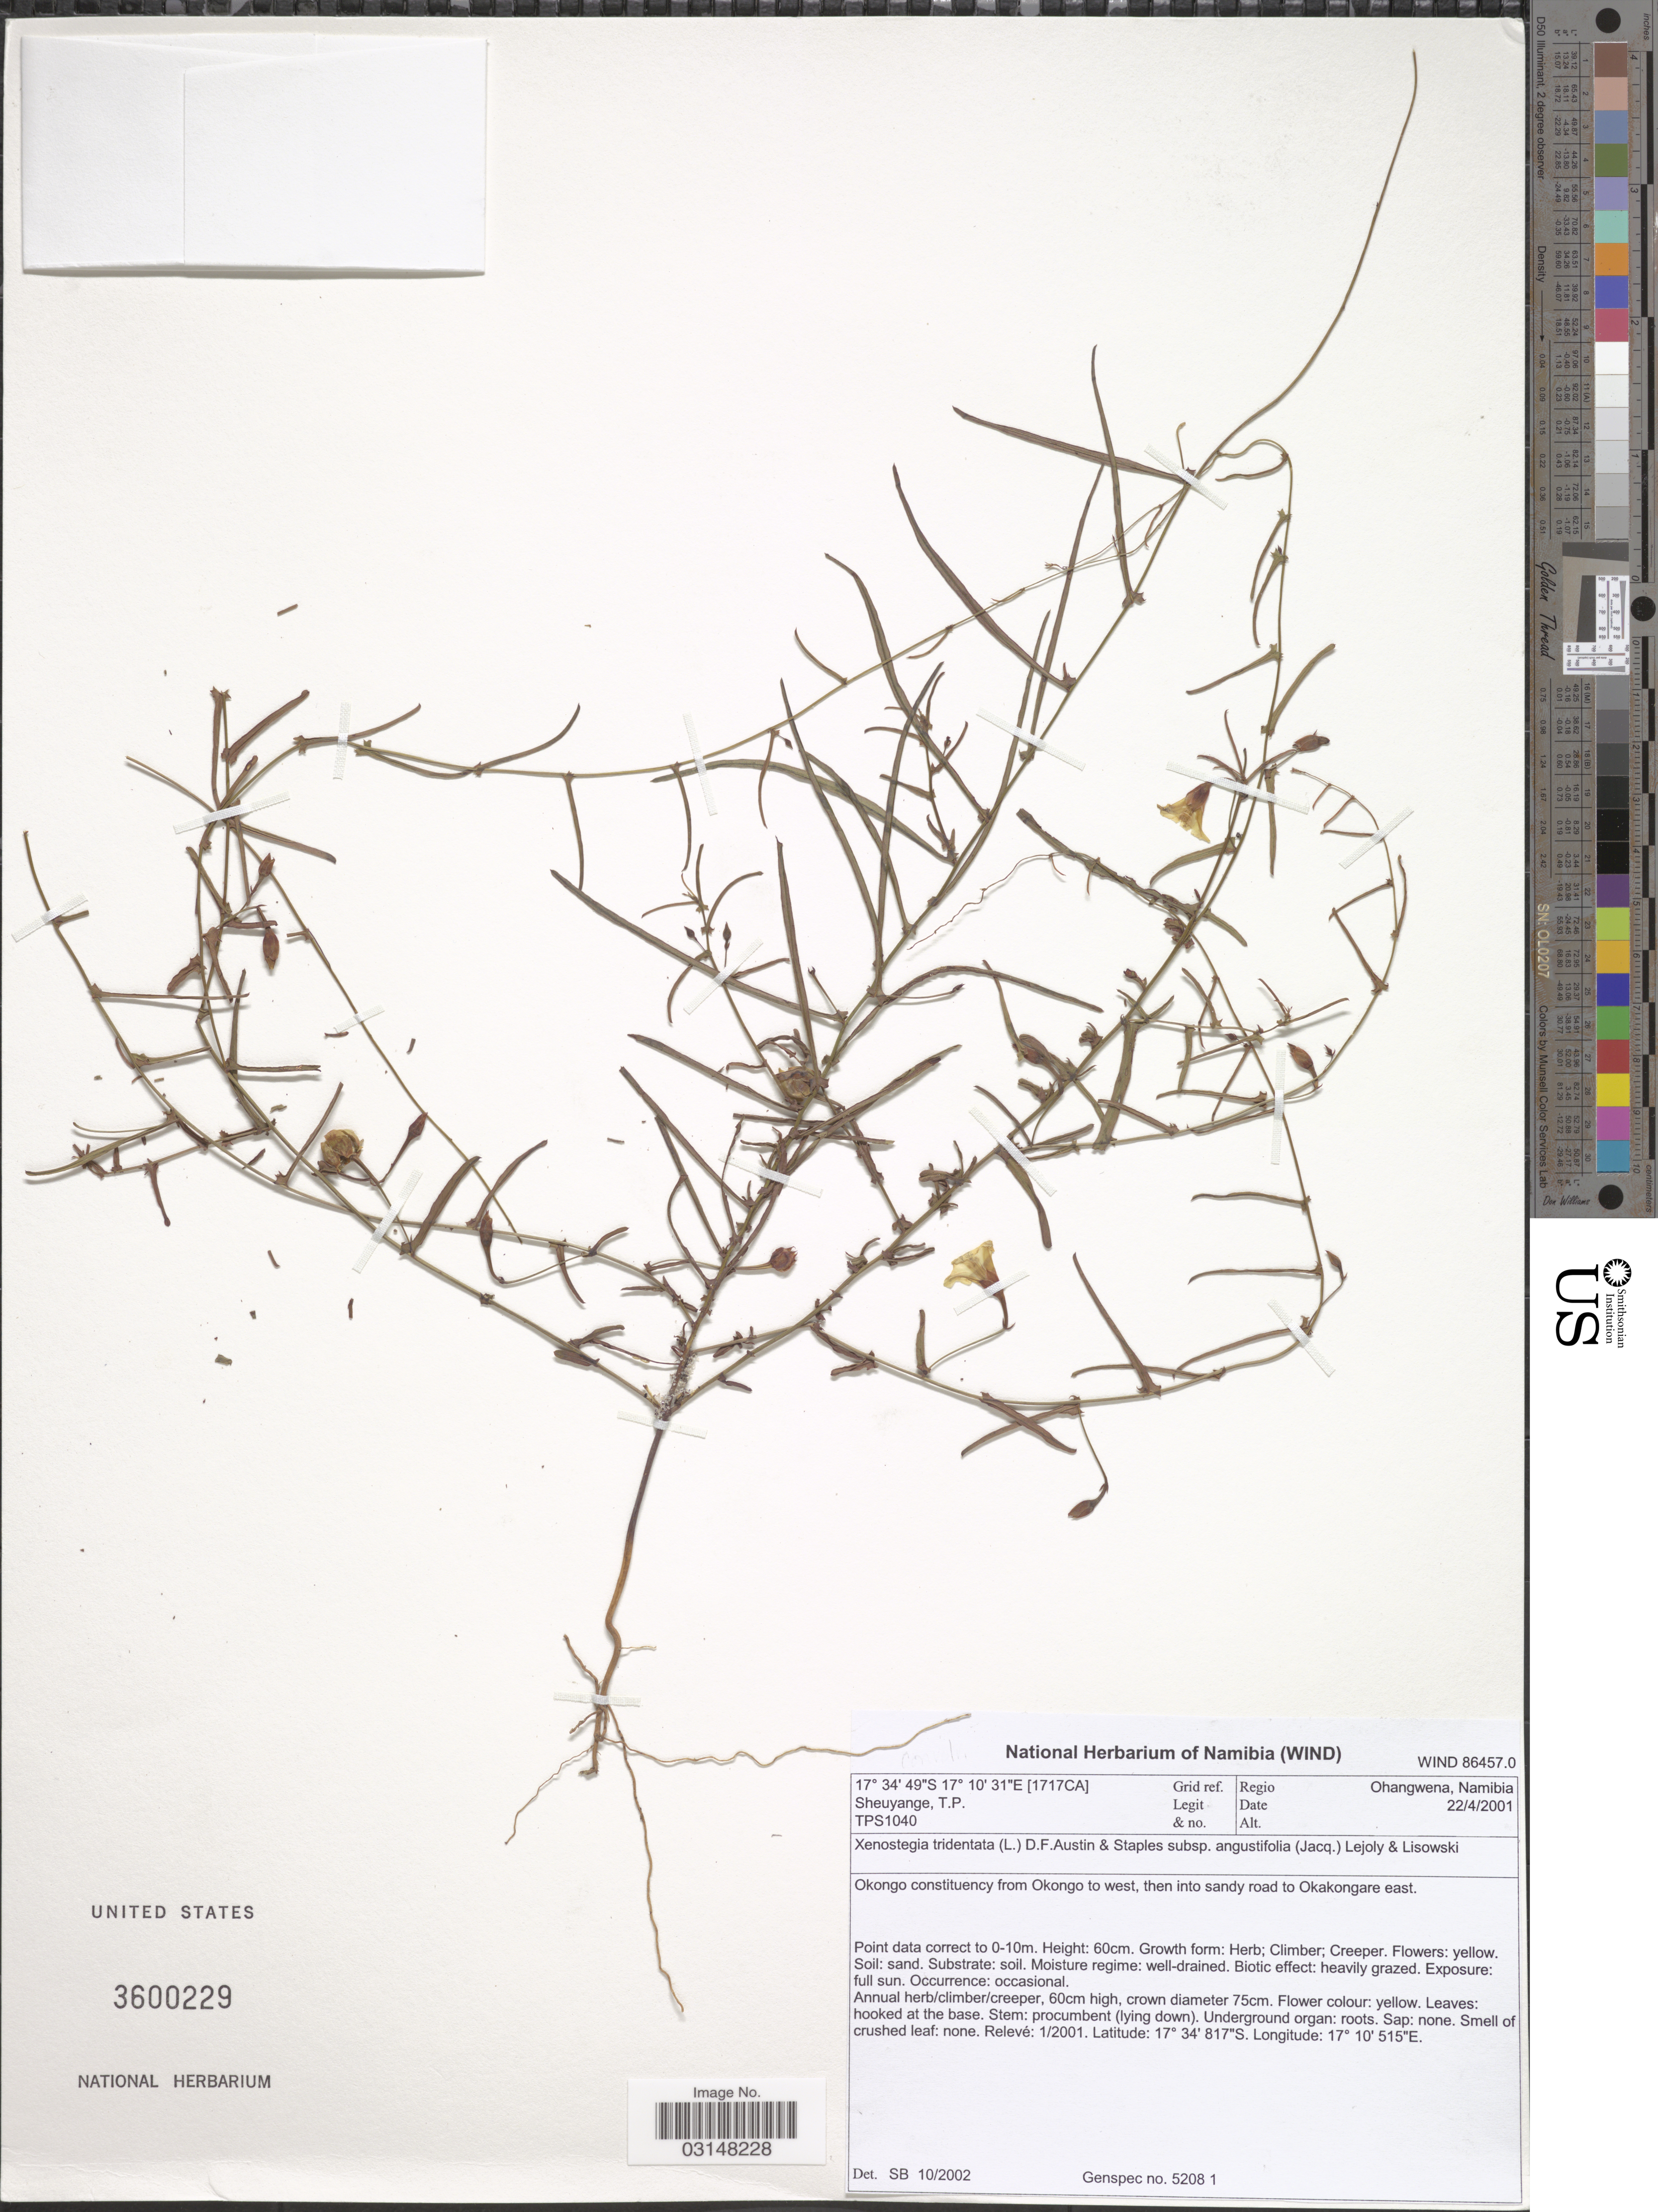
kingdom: Plantae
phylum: Tracheophyta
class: Magnoliopsida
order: Solanales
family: Convolvulaceae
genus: Xenostegia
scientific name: Xenostegia tridentata subsp. angustifolia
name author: Lejoly & Lisowski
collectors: T. Sheuyange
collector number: TPS1040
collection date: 2001-04-22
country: Namibia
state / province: Ohangwena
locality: [1717CA] Grif ref. Regio Ohangwena. Okongo constituency from Okongo to west, then into sandy road to Okakongare east.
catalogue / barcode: US 3600229